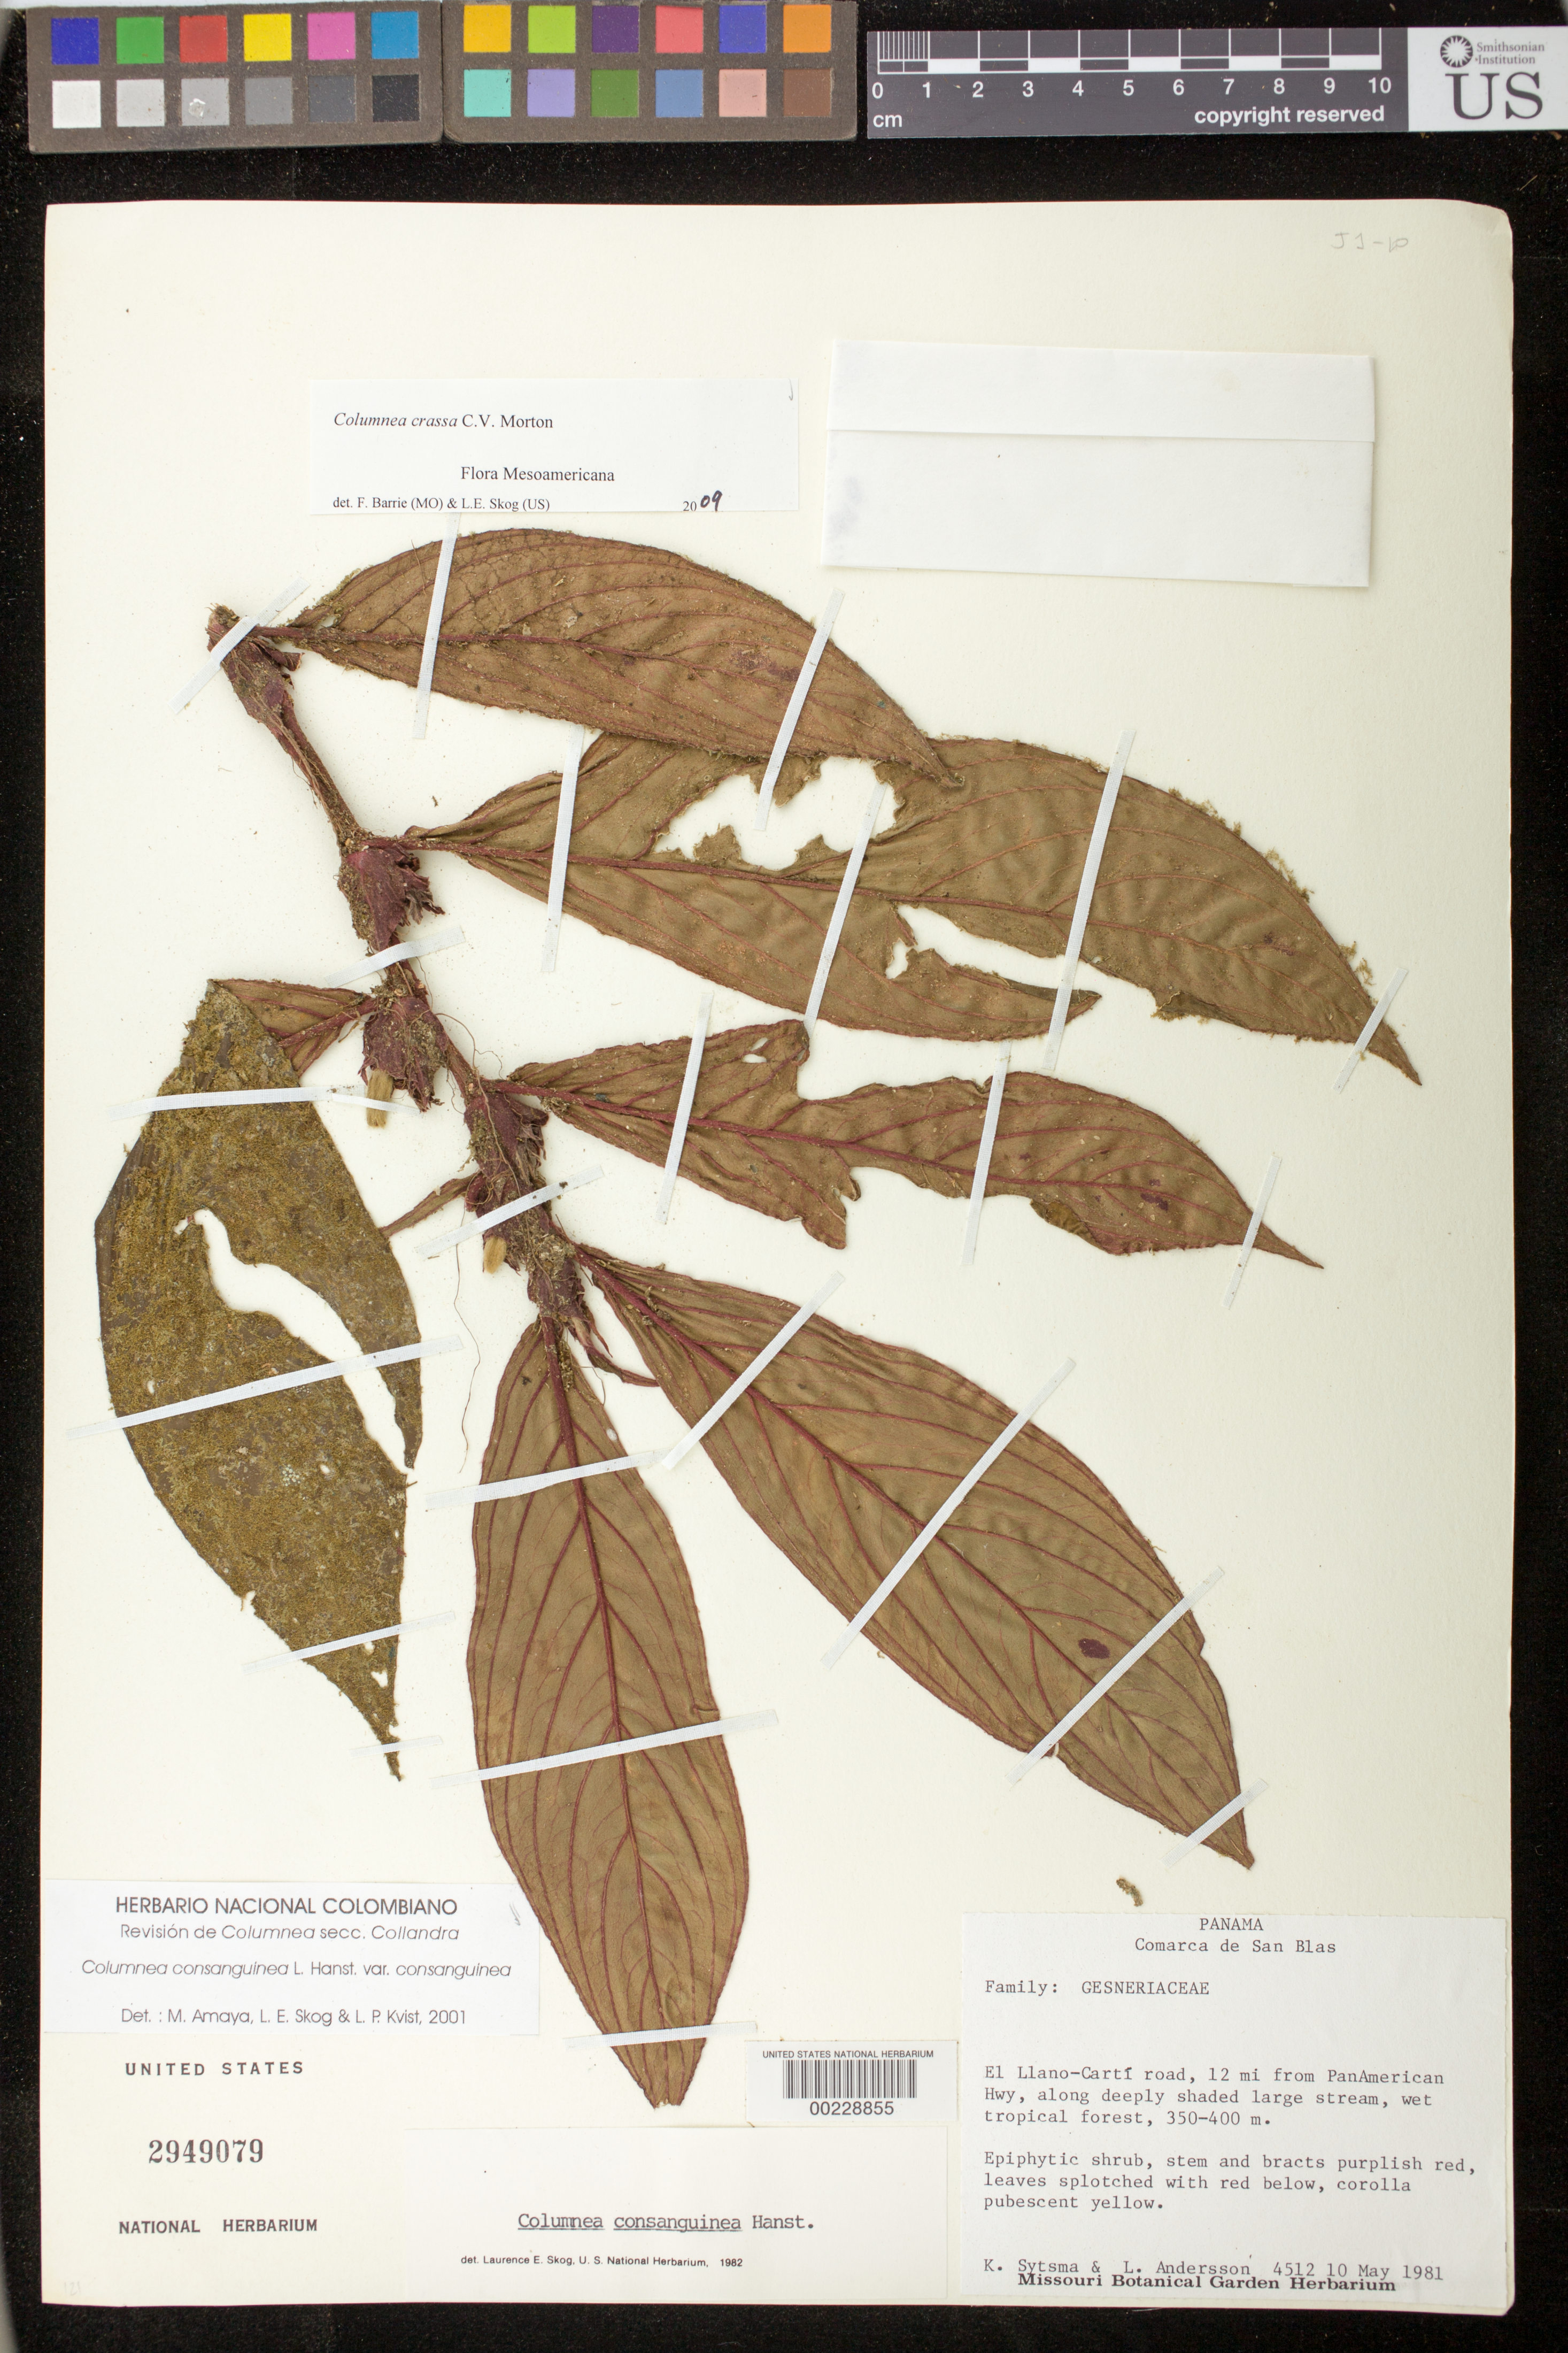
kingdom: Plantae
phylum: Tracheophyta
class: Magnoliopsida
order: Lamiales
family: Gesneriaceae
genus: Columnea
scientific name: Columnea crassa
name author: C.V. Morton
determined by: Barrie, F. R.; Skog, Laurence E.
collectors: K. J. Sytsma & L. Andersson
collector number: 4512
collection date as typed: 10 May 1981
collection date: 1981-05-10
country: Panama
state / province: Kuna Yala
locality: Comarca de San Blas, El Llano-Cartí road, 12 mi from Panamerican Hwy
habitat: Along deeply shaded large stream, wet tropical forest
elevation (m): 350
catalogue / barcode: US 2949079